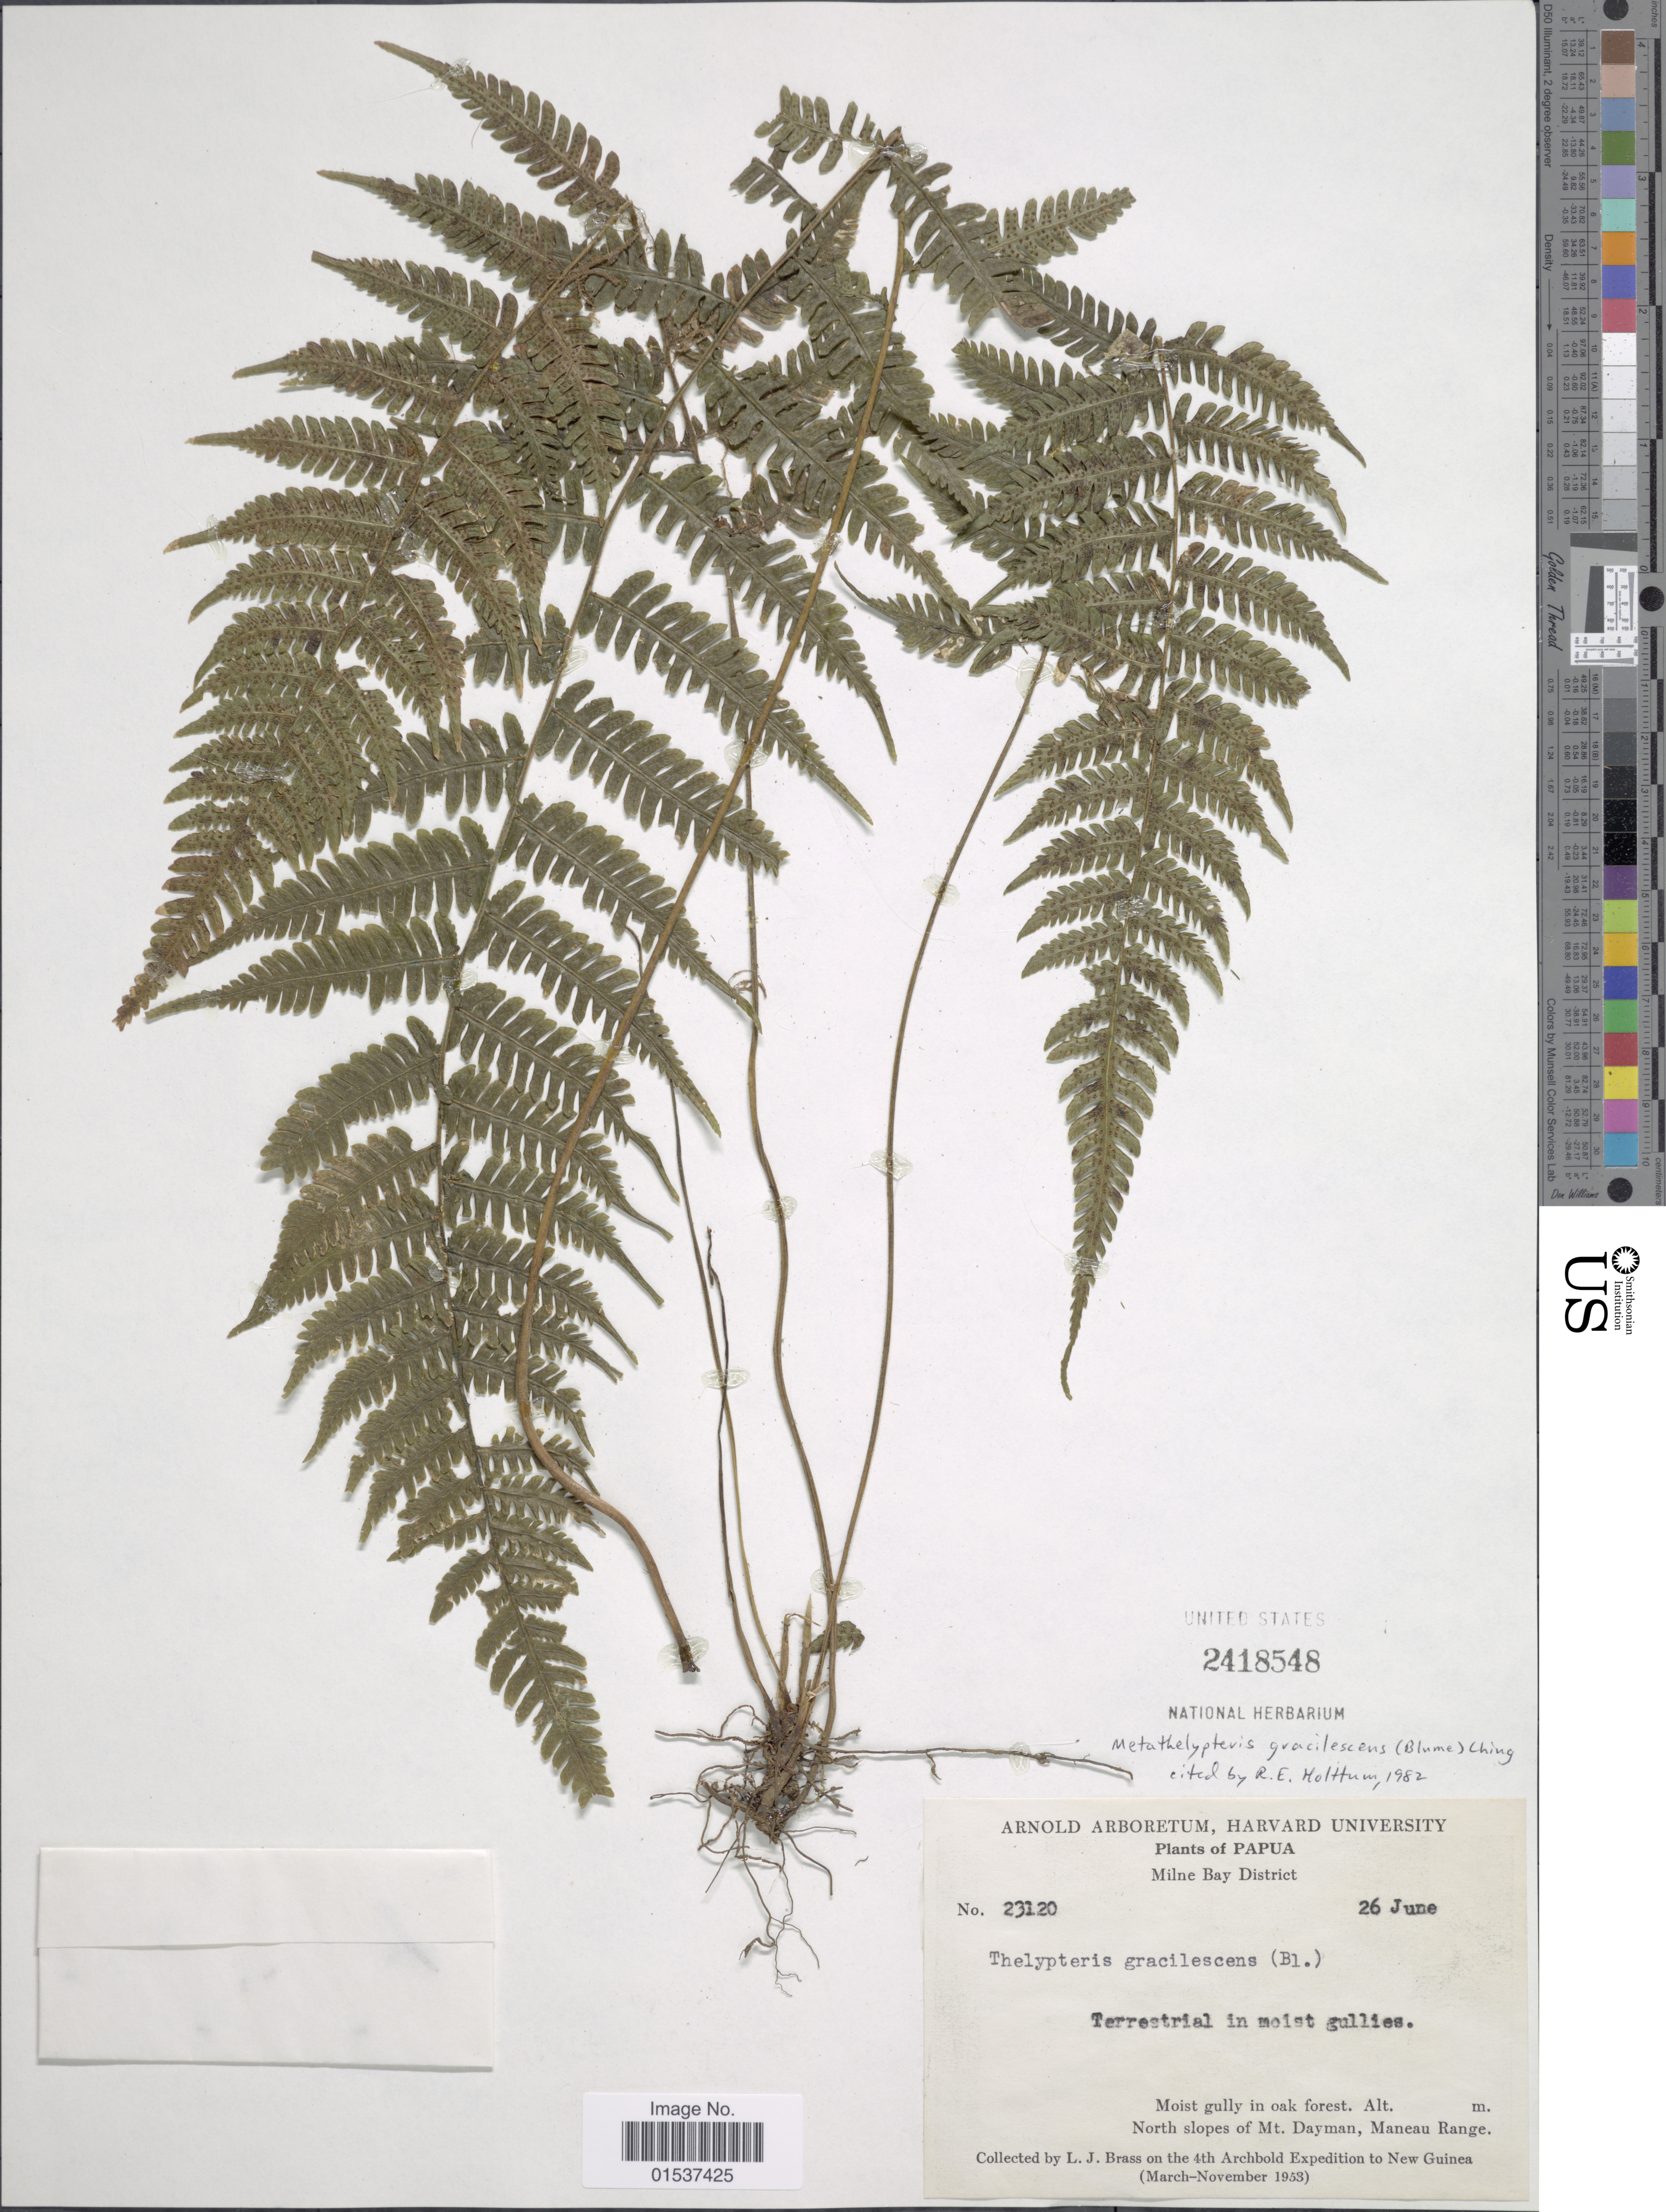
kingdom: Plantae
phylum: Tracheophyta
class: Polypodiopsida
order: Polypodiales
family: Thelypteridaceae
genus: Metathelypteris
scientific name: Metathelypteris gracilescens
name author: (Blume) Ching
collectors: L. J. Brass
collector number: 23120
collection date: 1953-06-26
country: Papua New Guinea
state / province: Milne Bay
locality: Papua. Milne Bay District, North slopes of Mt. Dayman, Maneau Range.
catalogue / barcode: US 2418548